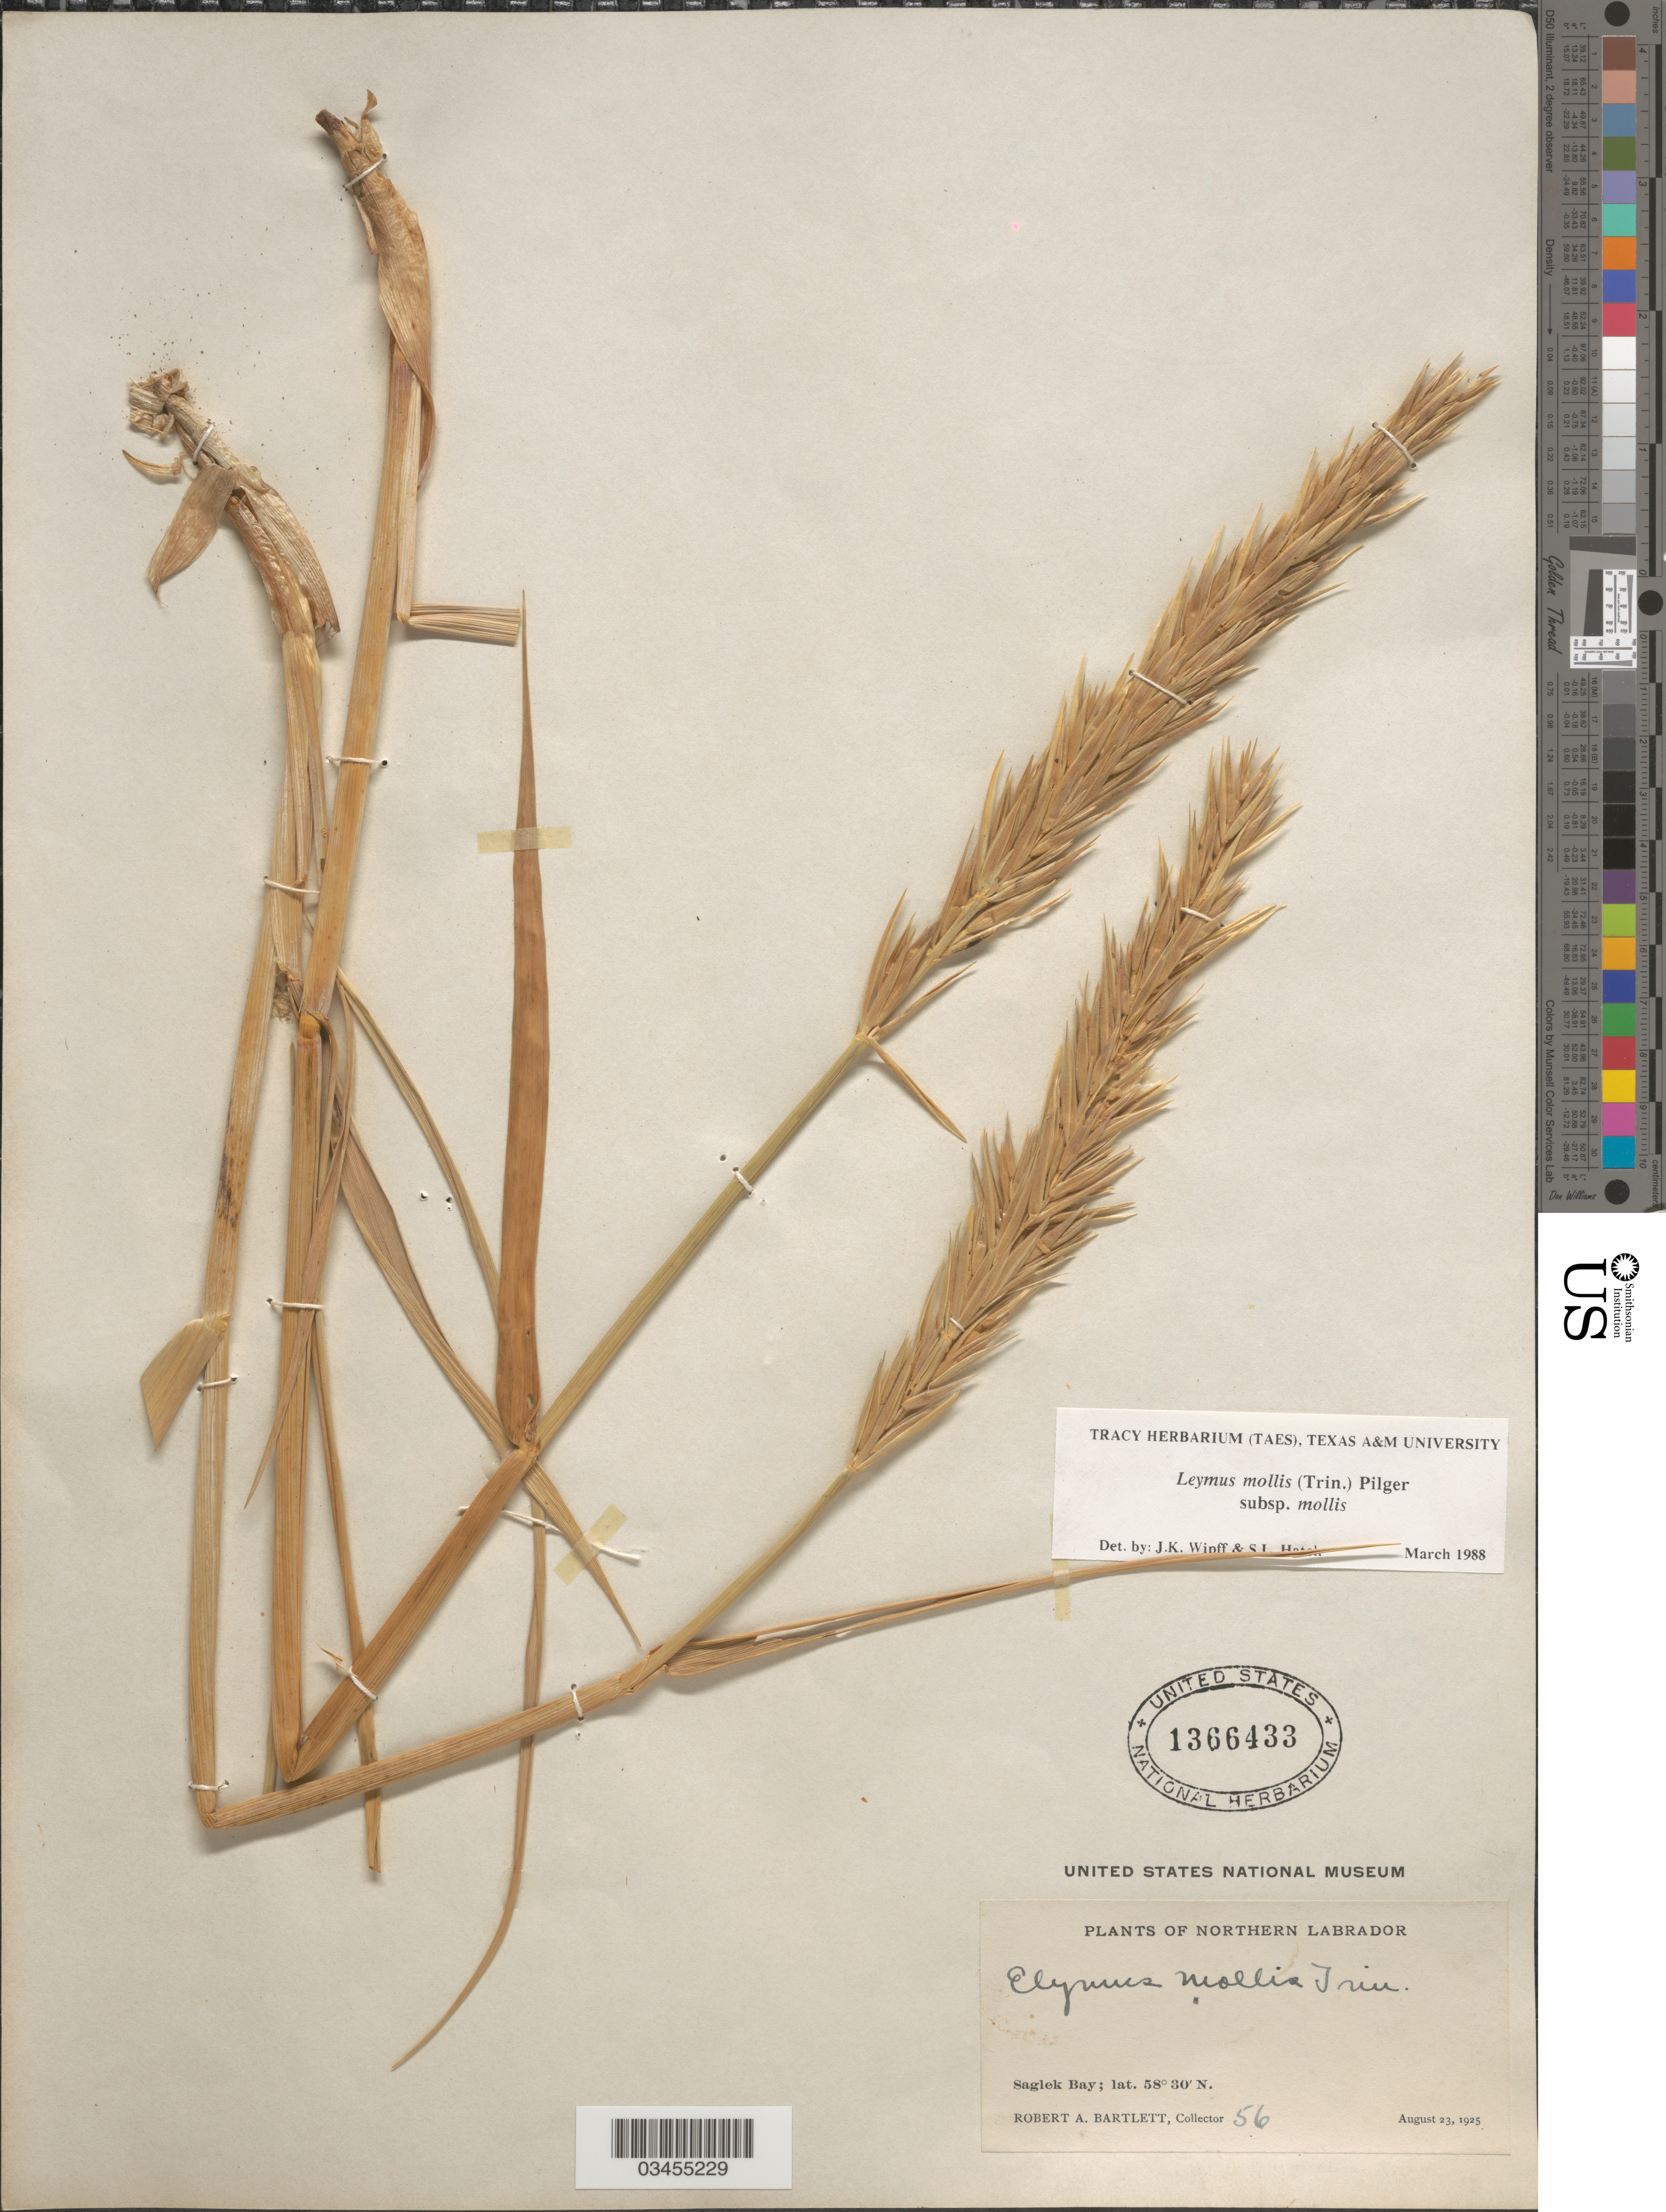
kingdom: Plantae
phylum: Tracheophyta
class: Liliopsida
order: Poales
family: Poaceae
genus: Leymus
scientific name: Leymus mollis subsp. mollis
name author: (Trin.) Pilg.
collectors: R. A. Bartlett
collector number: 56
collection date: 1925-08-23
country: Canada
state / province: Newfoundland and Labrador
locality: Northern Labrador. Saglek Bay.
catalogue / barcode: US 1366433